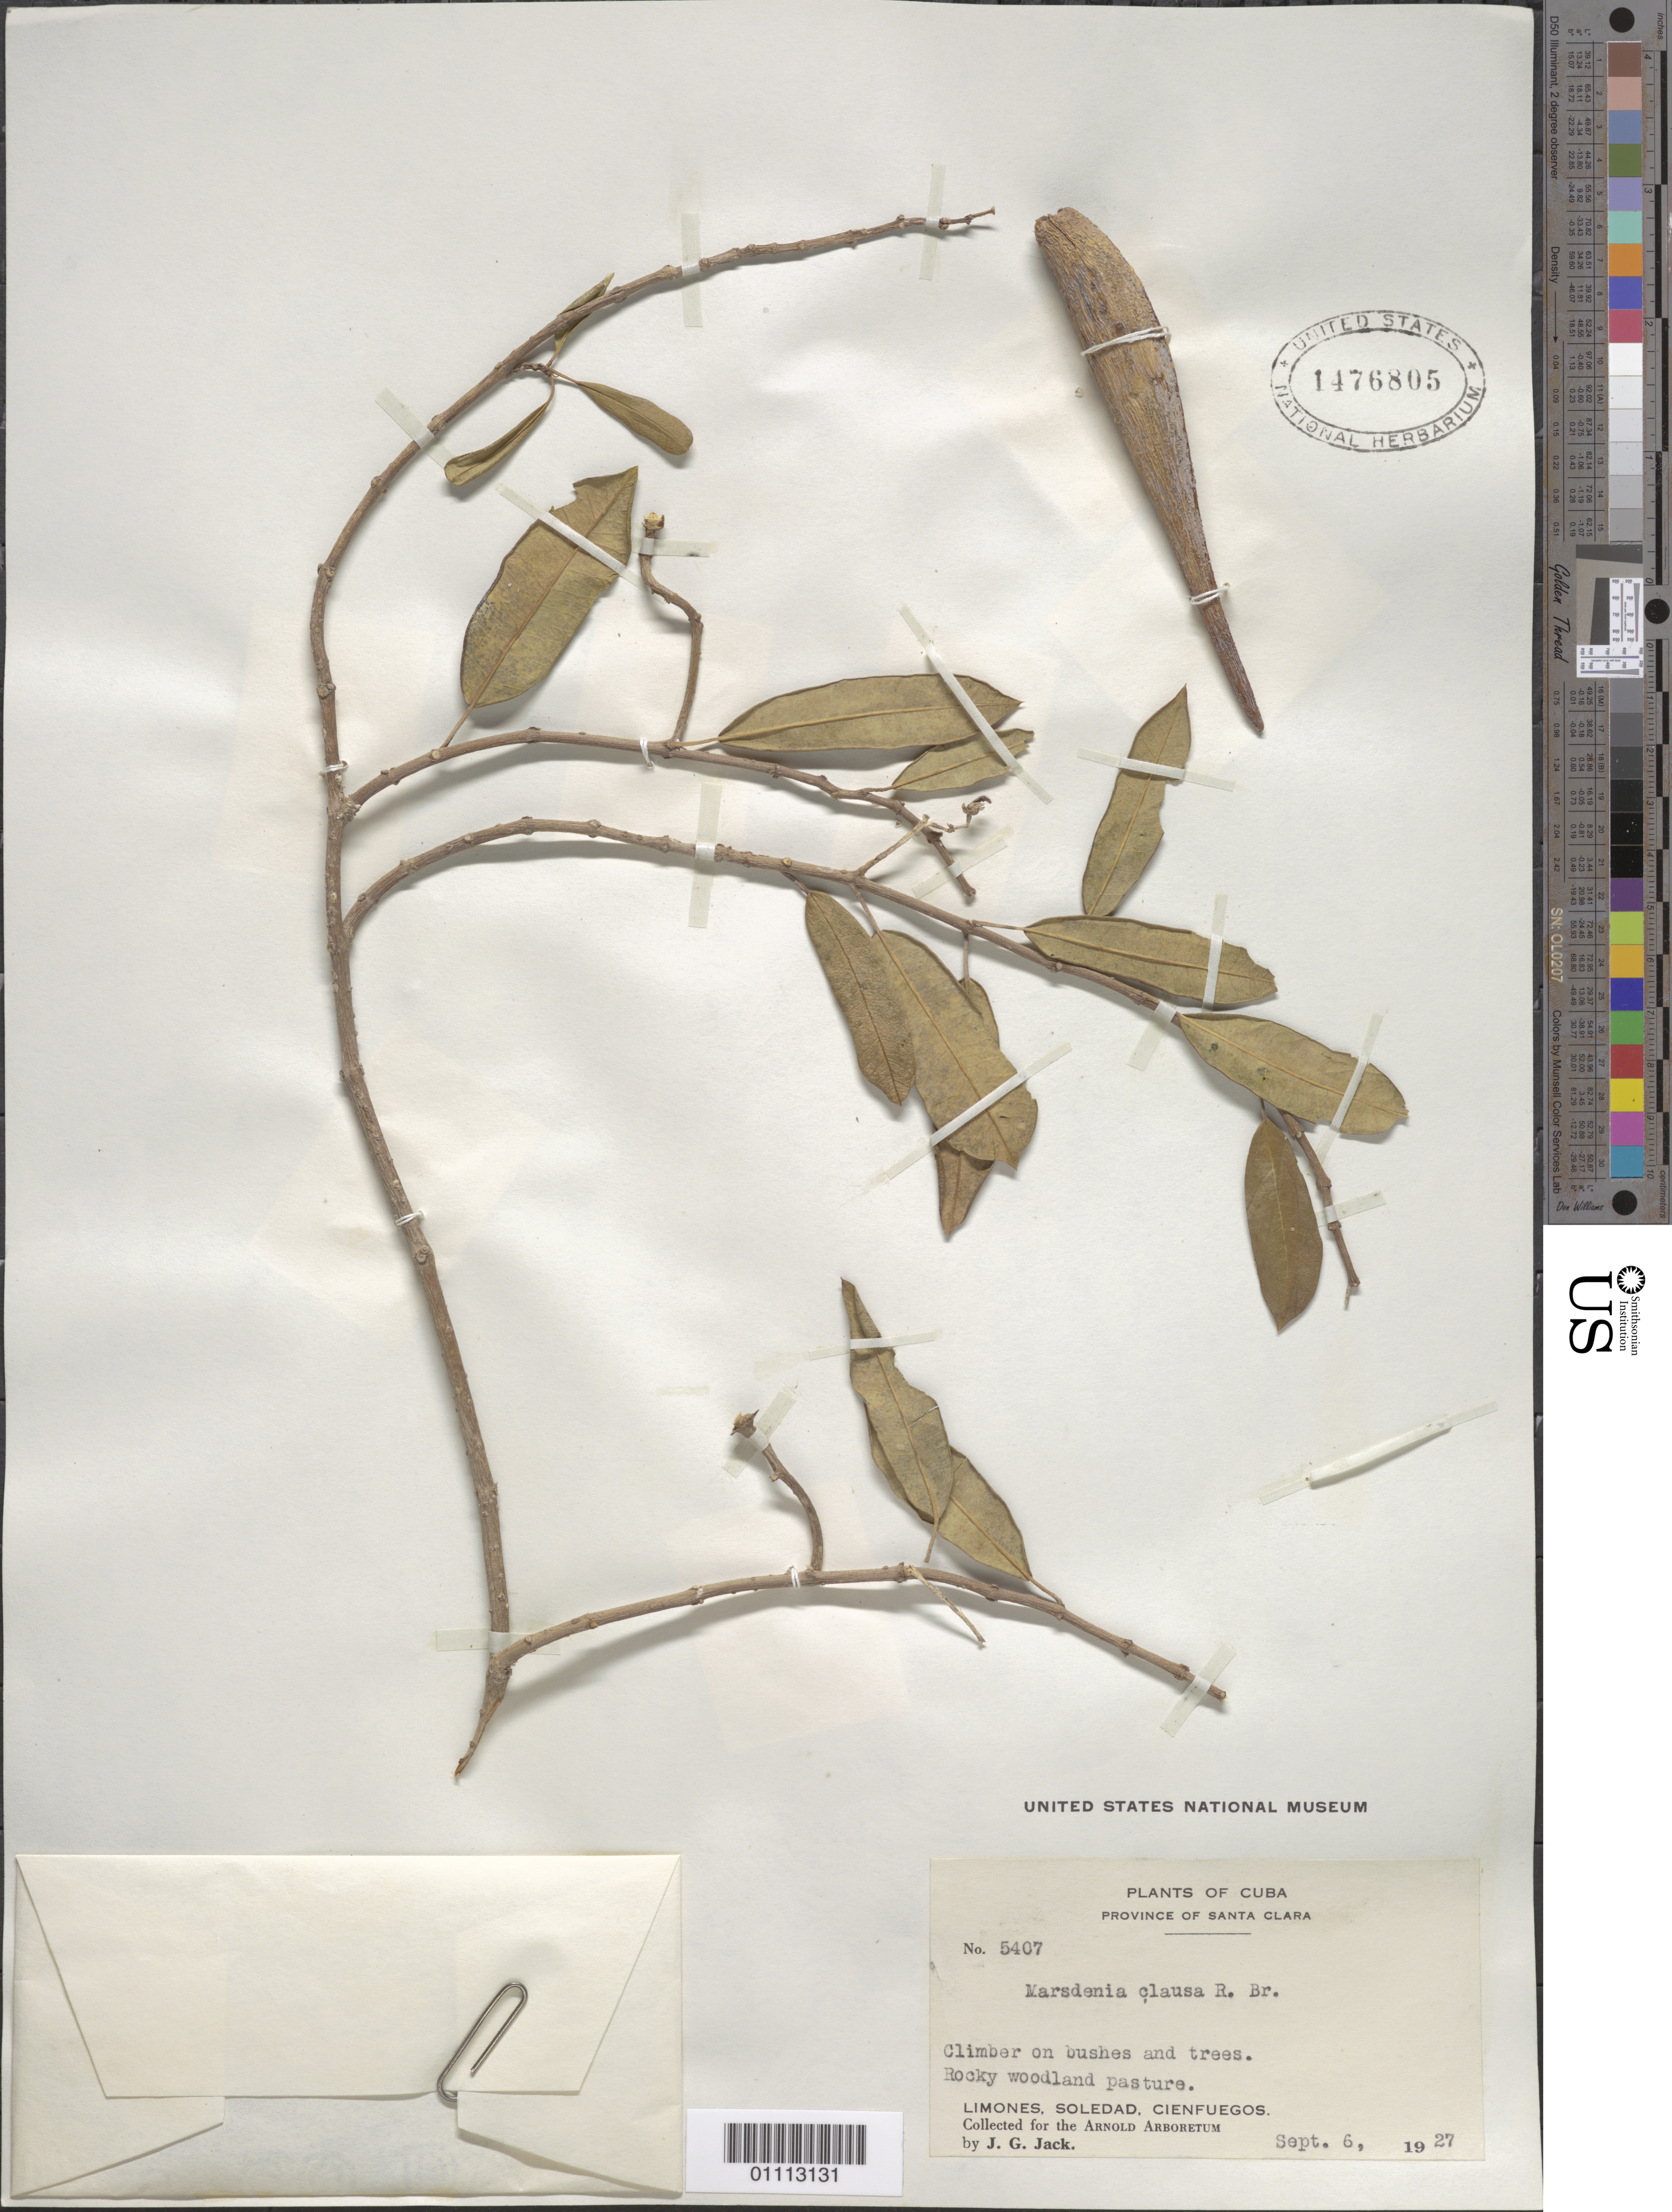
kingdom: Plantae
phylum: Tracheophyta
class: Magnoliopsida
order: Gentianales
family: Apocynaceae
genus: Marsdenia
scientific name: Marsdenia clausa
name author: R. Br.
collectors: J. G. Jack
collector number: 5407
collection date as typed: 06 Sep 1927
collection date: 1927-09-06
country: Cuba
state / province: Cienfuegos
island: Cuba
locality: Limones, Soledad On bushes and trees Rocky woodland pasture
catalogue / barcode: US 1476805